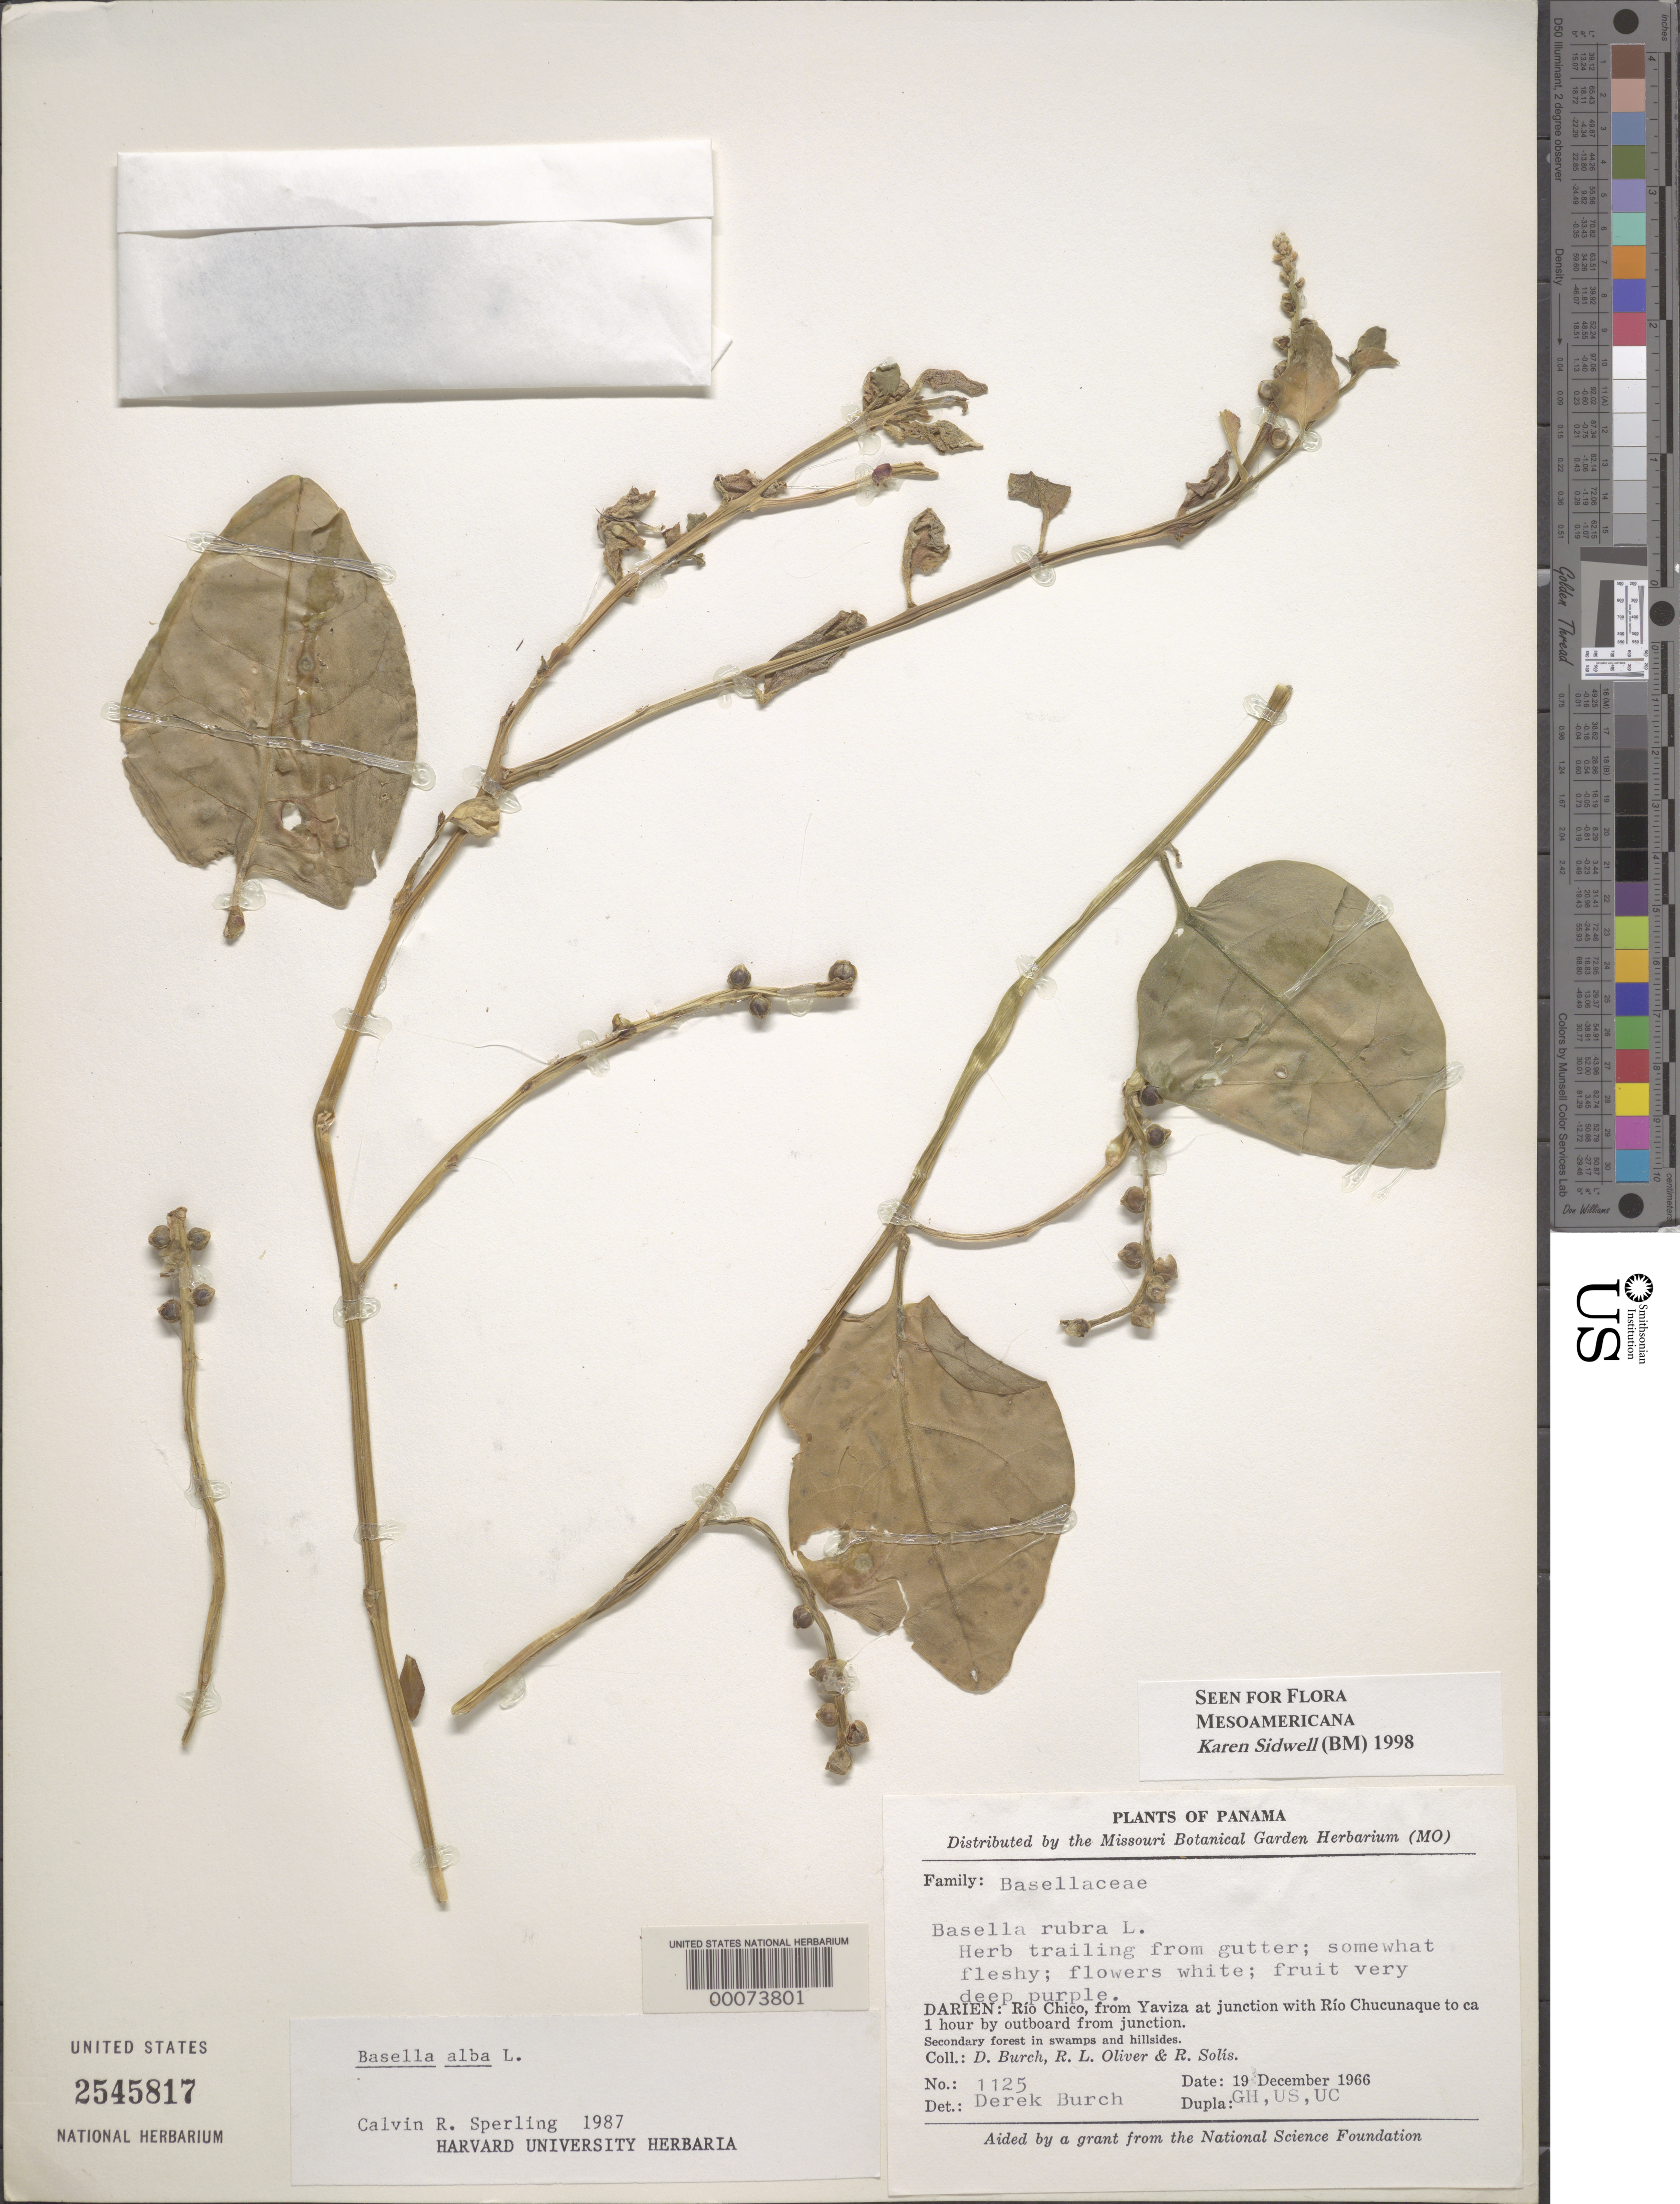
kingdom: Plantae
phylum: Tracheophyta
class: Magnoliopsida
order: Caryophyllales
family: Basellaceae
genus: Basella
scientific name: Basella alba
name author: L.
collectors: D. Burch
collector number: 1125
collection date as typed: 19 Dec 1966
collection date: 1966-12-19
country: Panama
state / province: Darién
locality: Rio Chico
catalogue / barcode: US 2545817